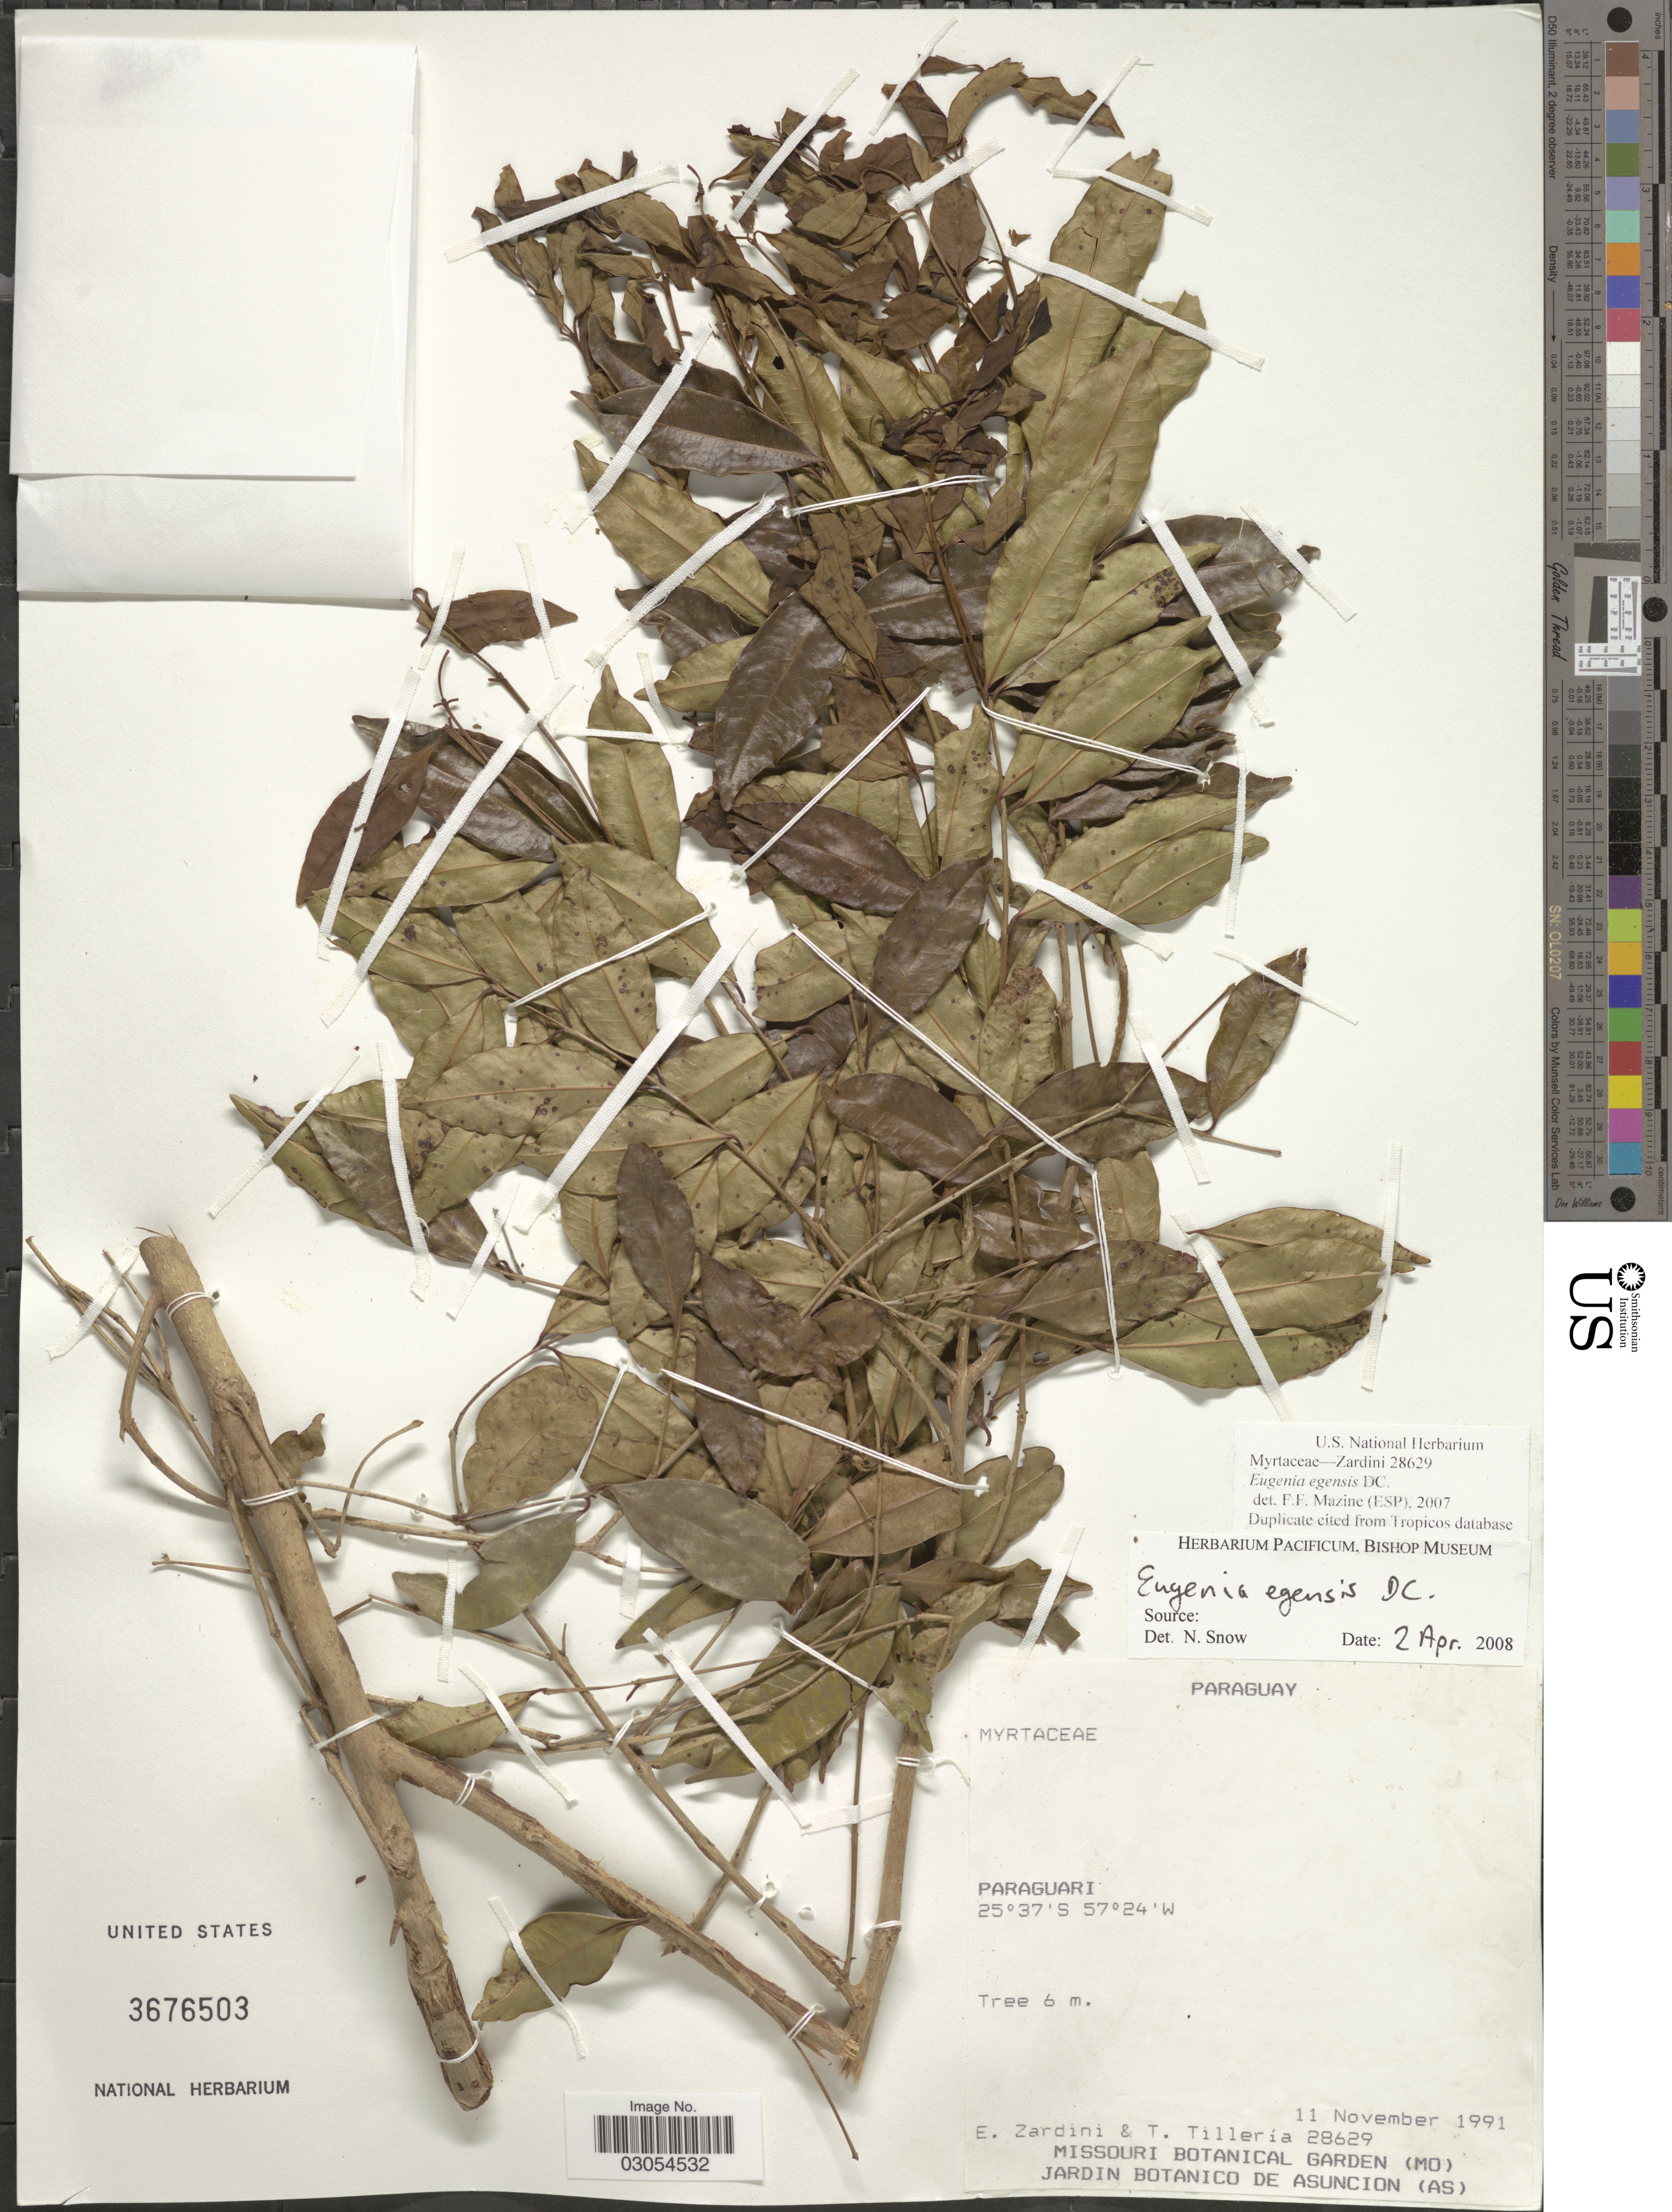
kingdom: Plantae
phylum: Tracheophyta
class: Magnoliopsida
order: Myrtales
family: Myrtaceae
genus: Eugenia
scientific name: Eugenia egensis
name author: DC.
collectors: E. M. Zardini & T. Tilleria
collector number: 28629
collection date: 1991-11-11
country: Paraguay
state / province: Paraguari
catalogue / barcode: US 3676503